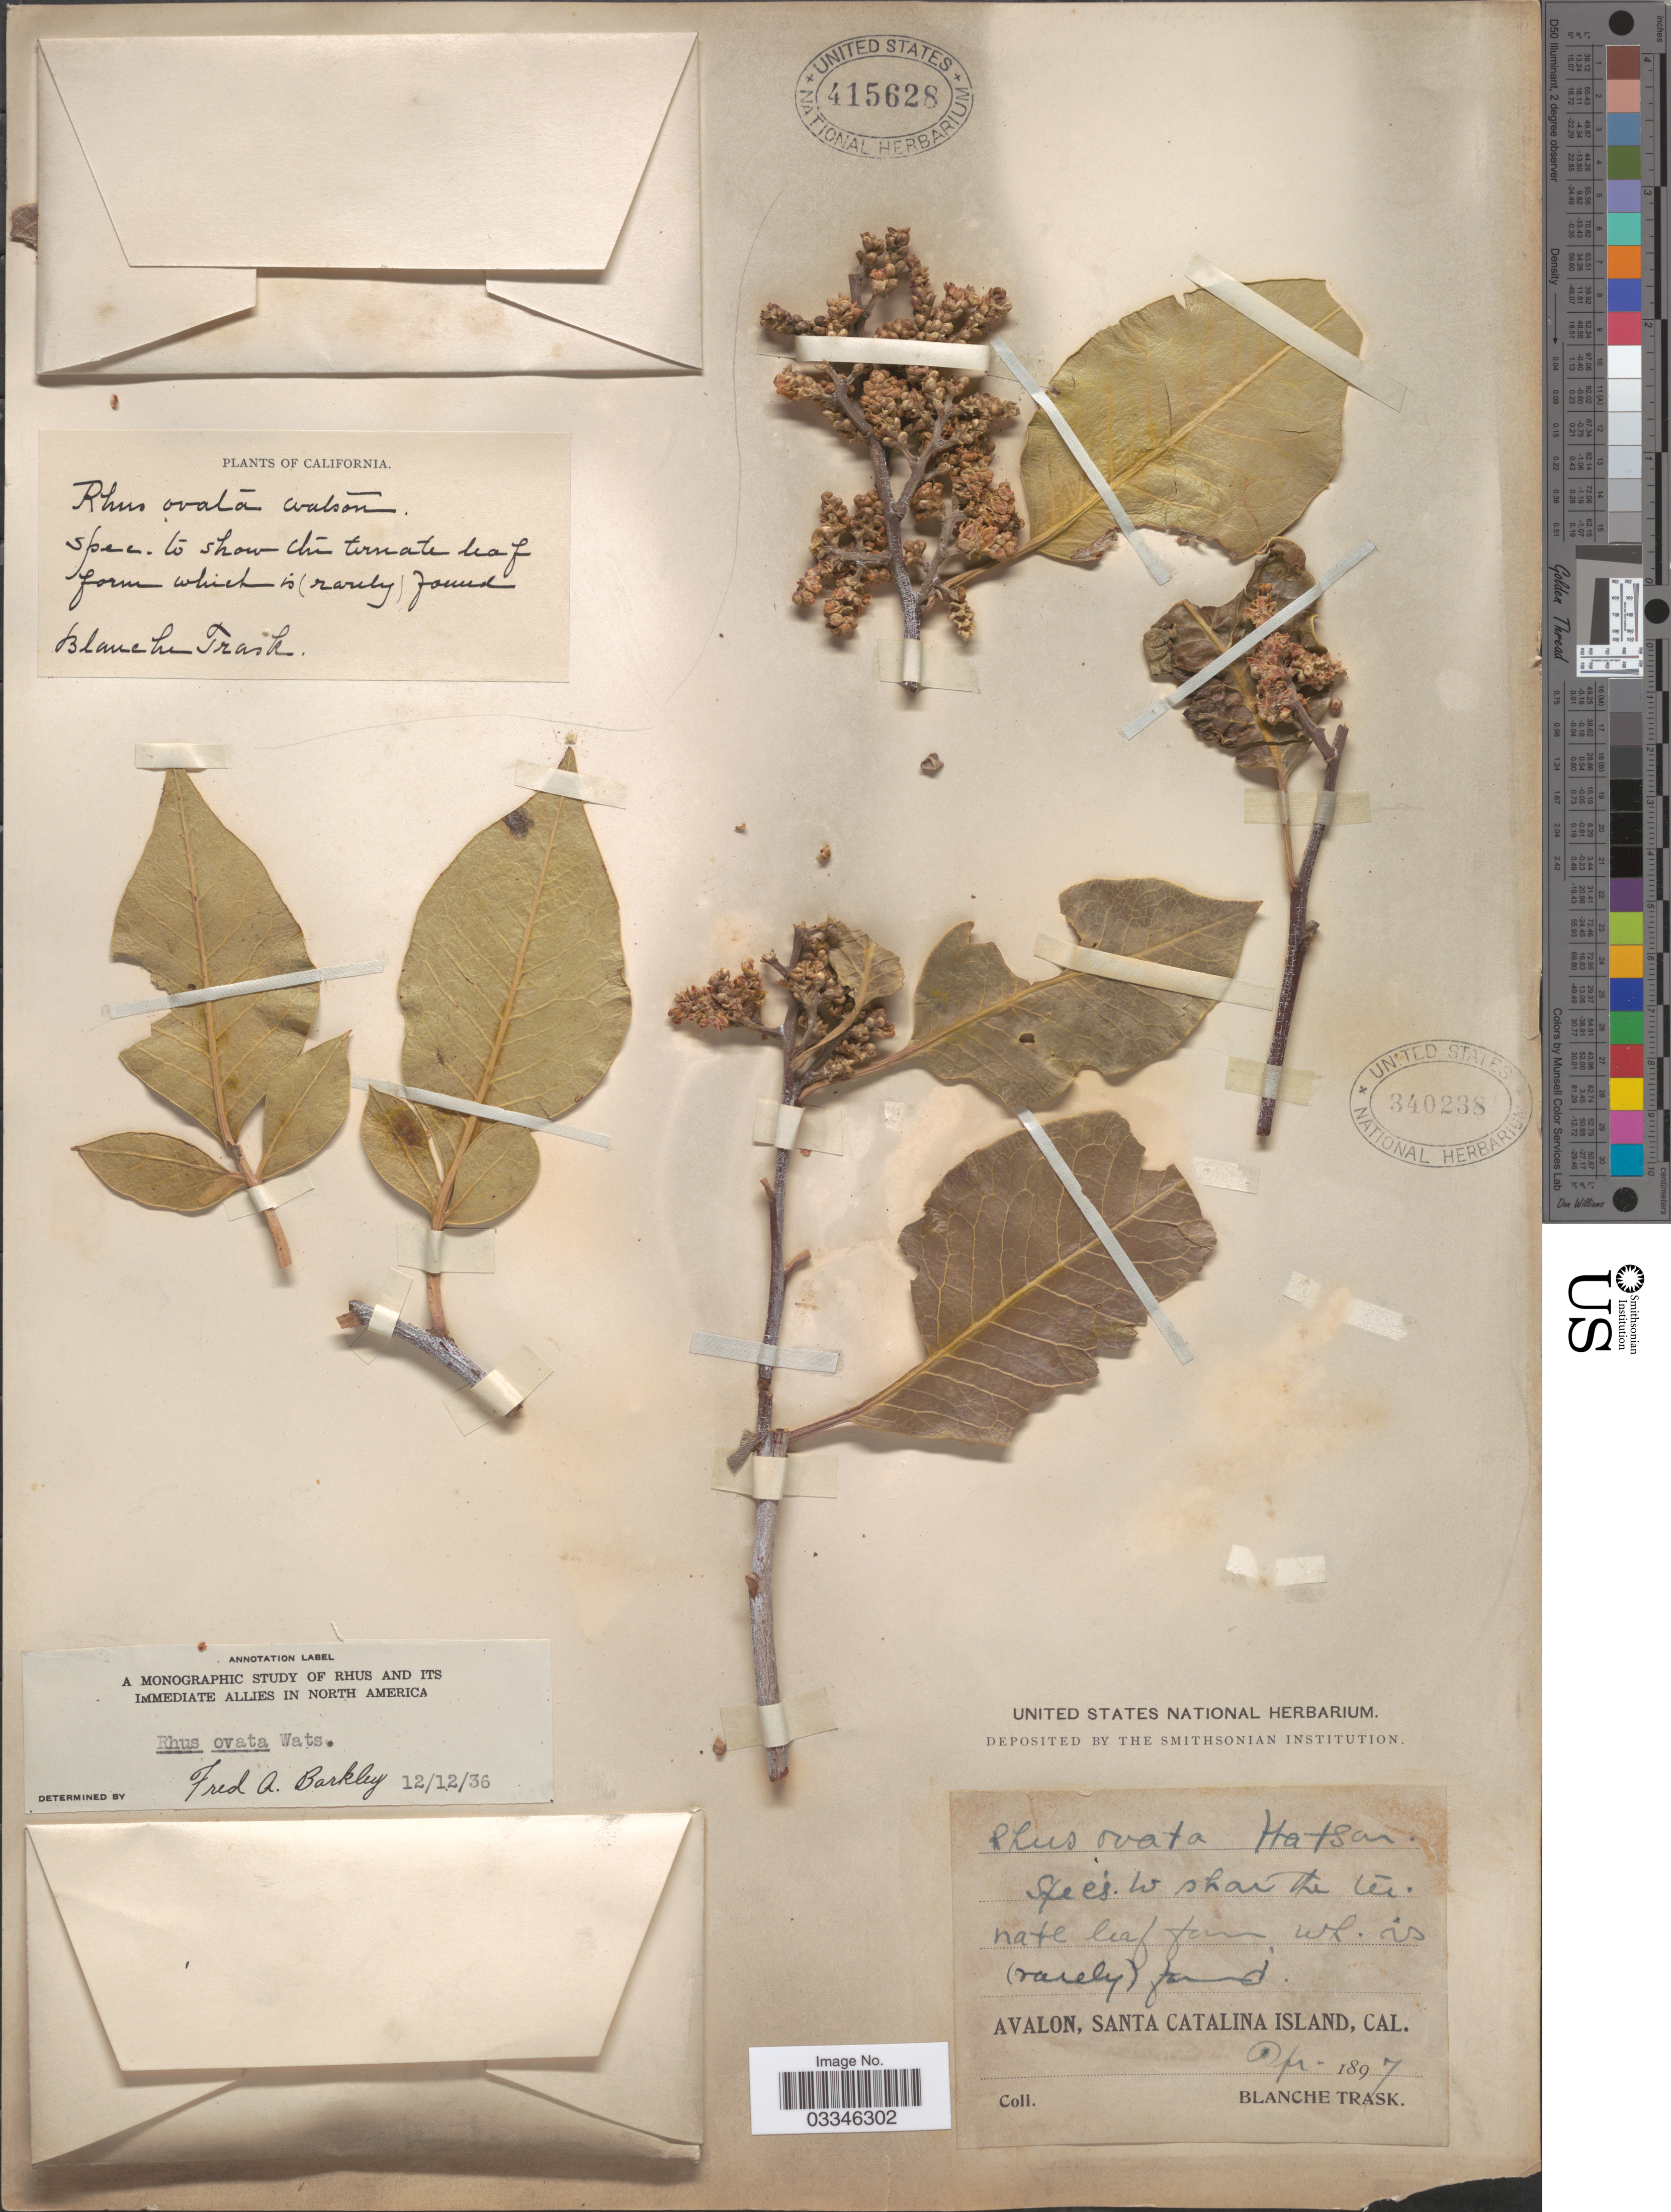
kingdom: Plantae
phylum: Tracheophyta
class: Magnoliopsida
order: Sapindales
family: Anacardiaceae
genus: Rhus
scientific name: Rhus ovata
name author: S. Watson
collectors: B. Trask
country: United States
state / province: California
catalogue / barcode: US 415628-2